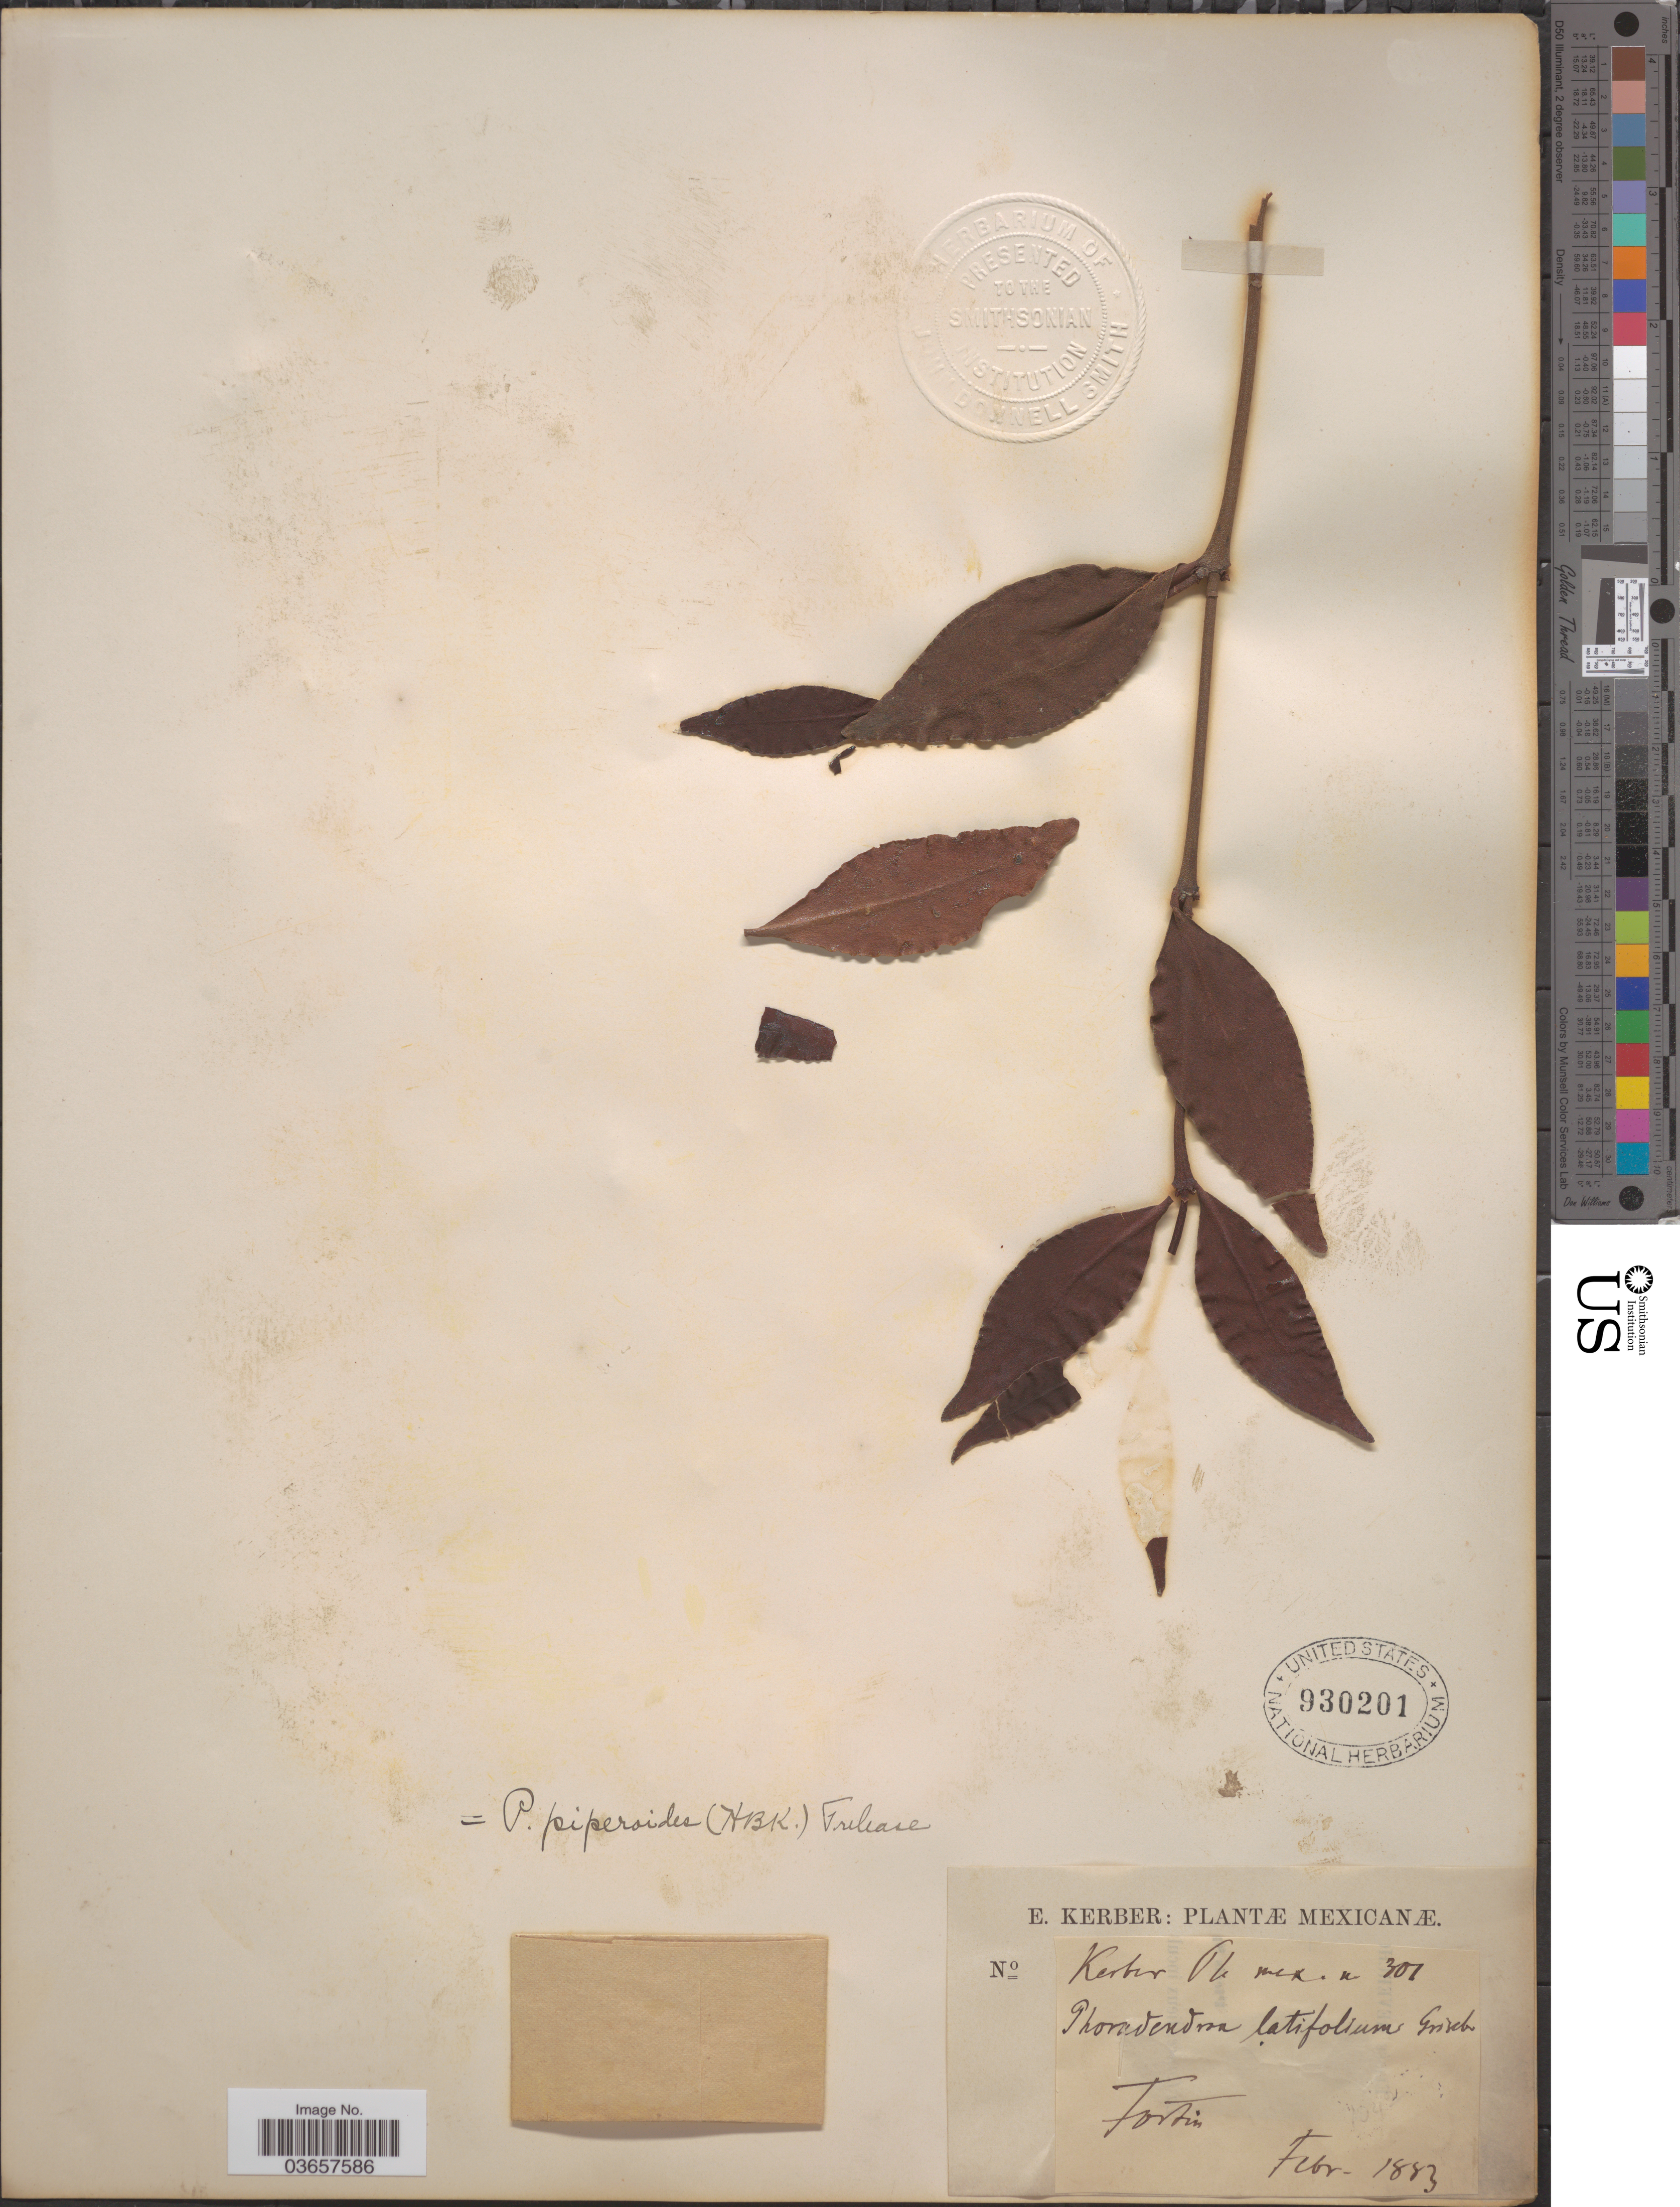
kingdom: Plantae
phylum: Tracheophyta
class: Magnoliopsida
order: Santalales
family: Viscaceae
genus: Phoradendron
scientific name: Phoradendron piperoides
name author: (Kunth) Trel.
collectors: T. Kerber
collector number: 301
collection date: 1883-02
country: Mexico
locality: Fortin.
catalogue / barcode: US 930201